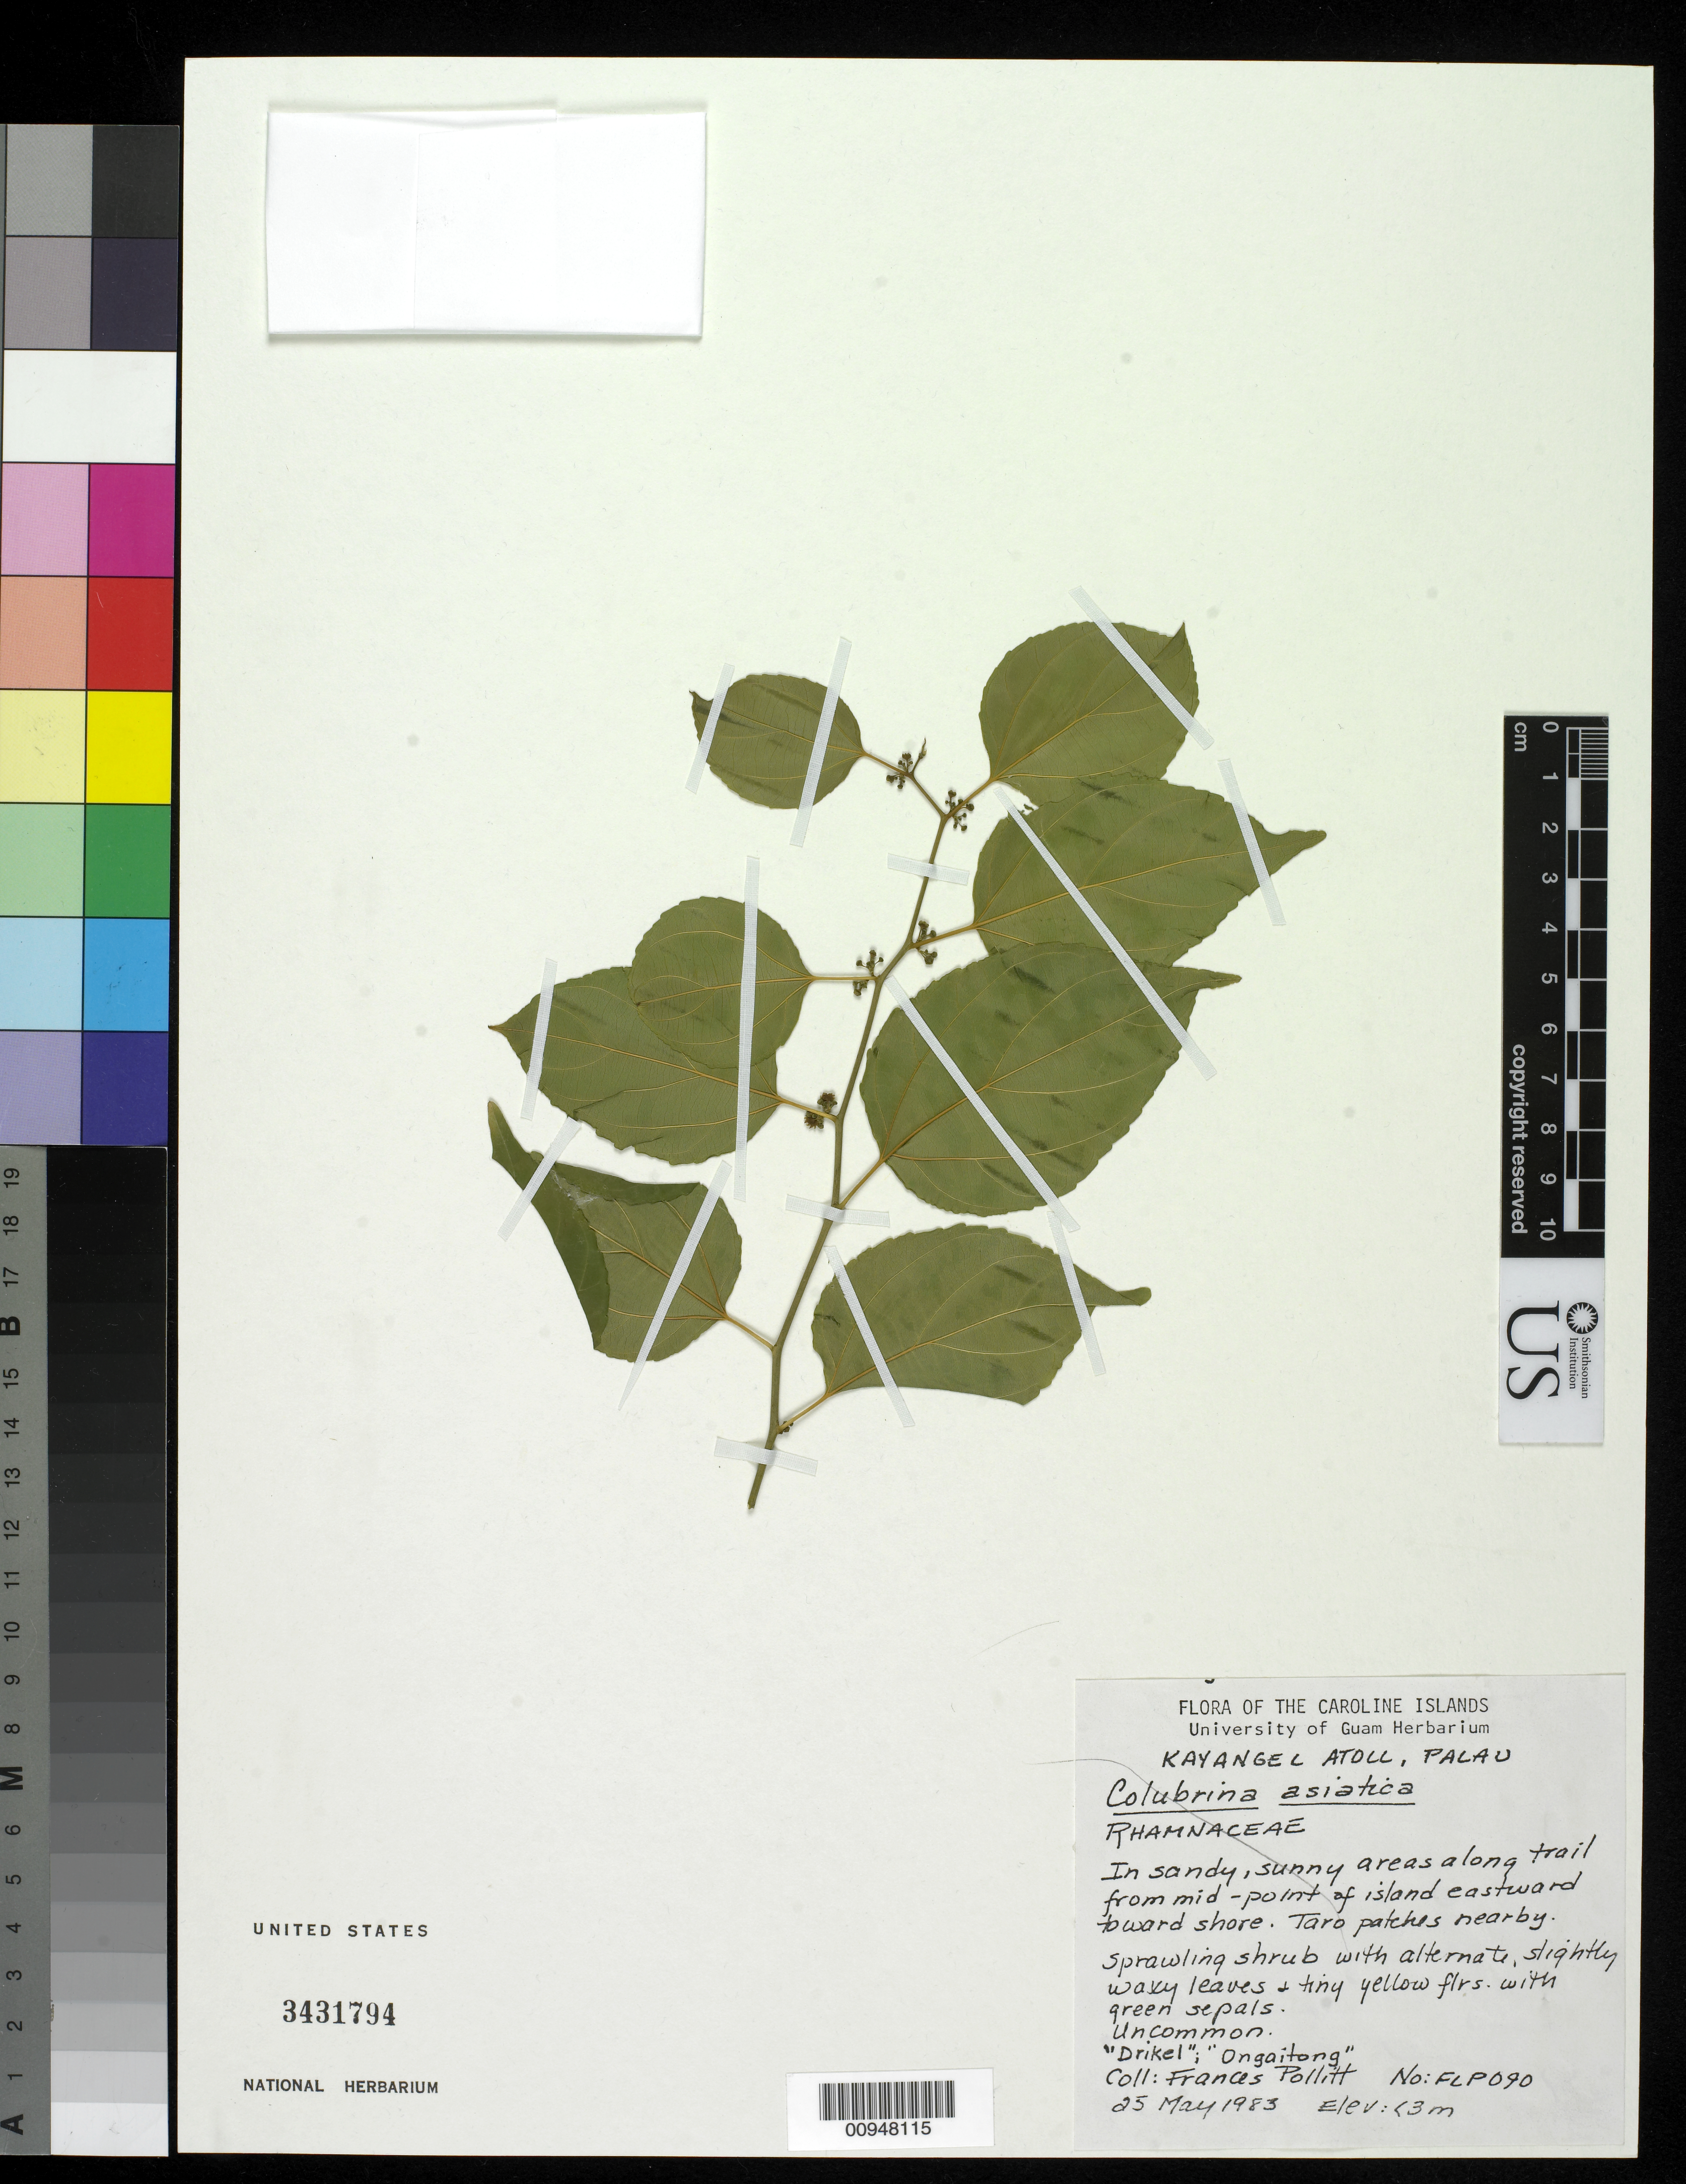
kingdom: Plantae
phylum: Tracheophyta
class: Magnoliopsida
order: Rosales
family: Rhamnaceae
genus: Colubrina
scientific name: Colubrina asiatica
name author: (L.) Brongn.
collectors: F. Pollitt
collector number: FLP 090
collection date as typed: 25 May 1986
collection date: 1986-05-25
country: Palau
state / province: Kayangel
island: Ngcheangel [Kayangel] Atoll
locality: Mid-point of island eastward toward shore. Taro patches nearby.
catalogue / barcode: US 3431794